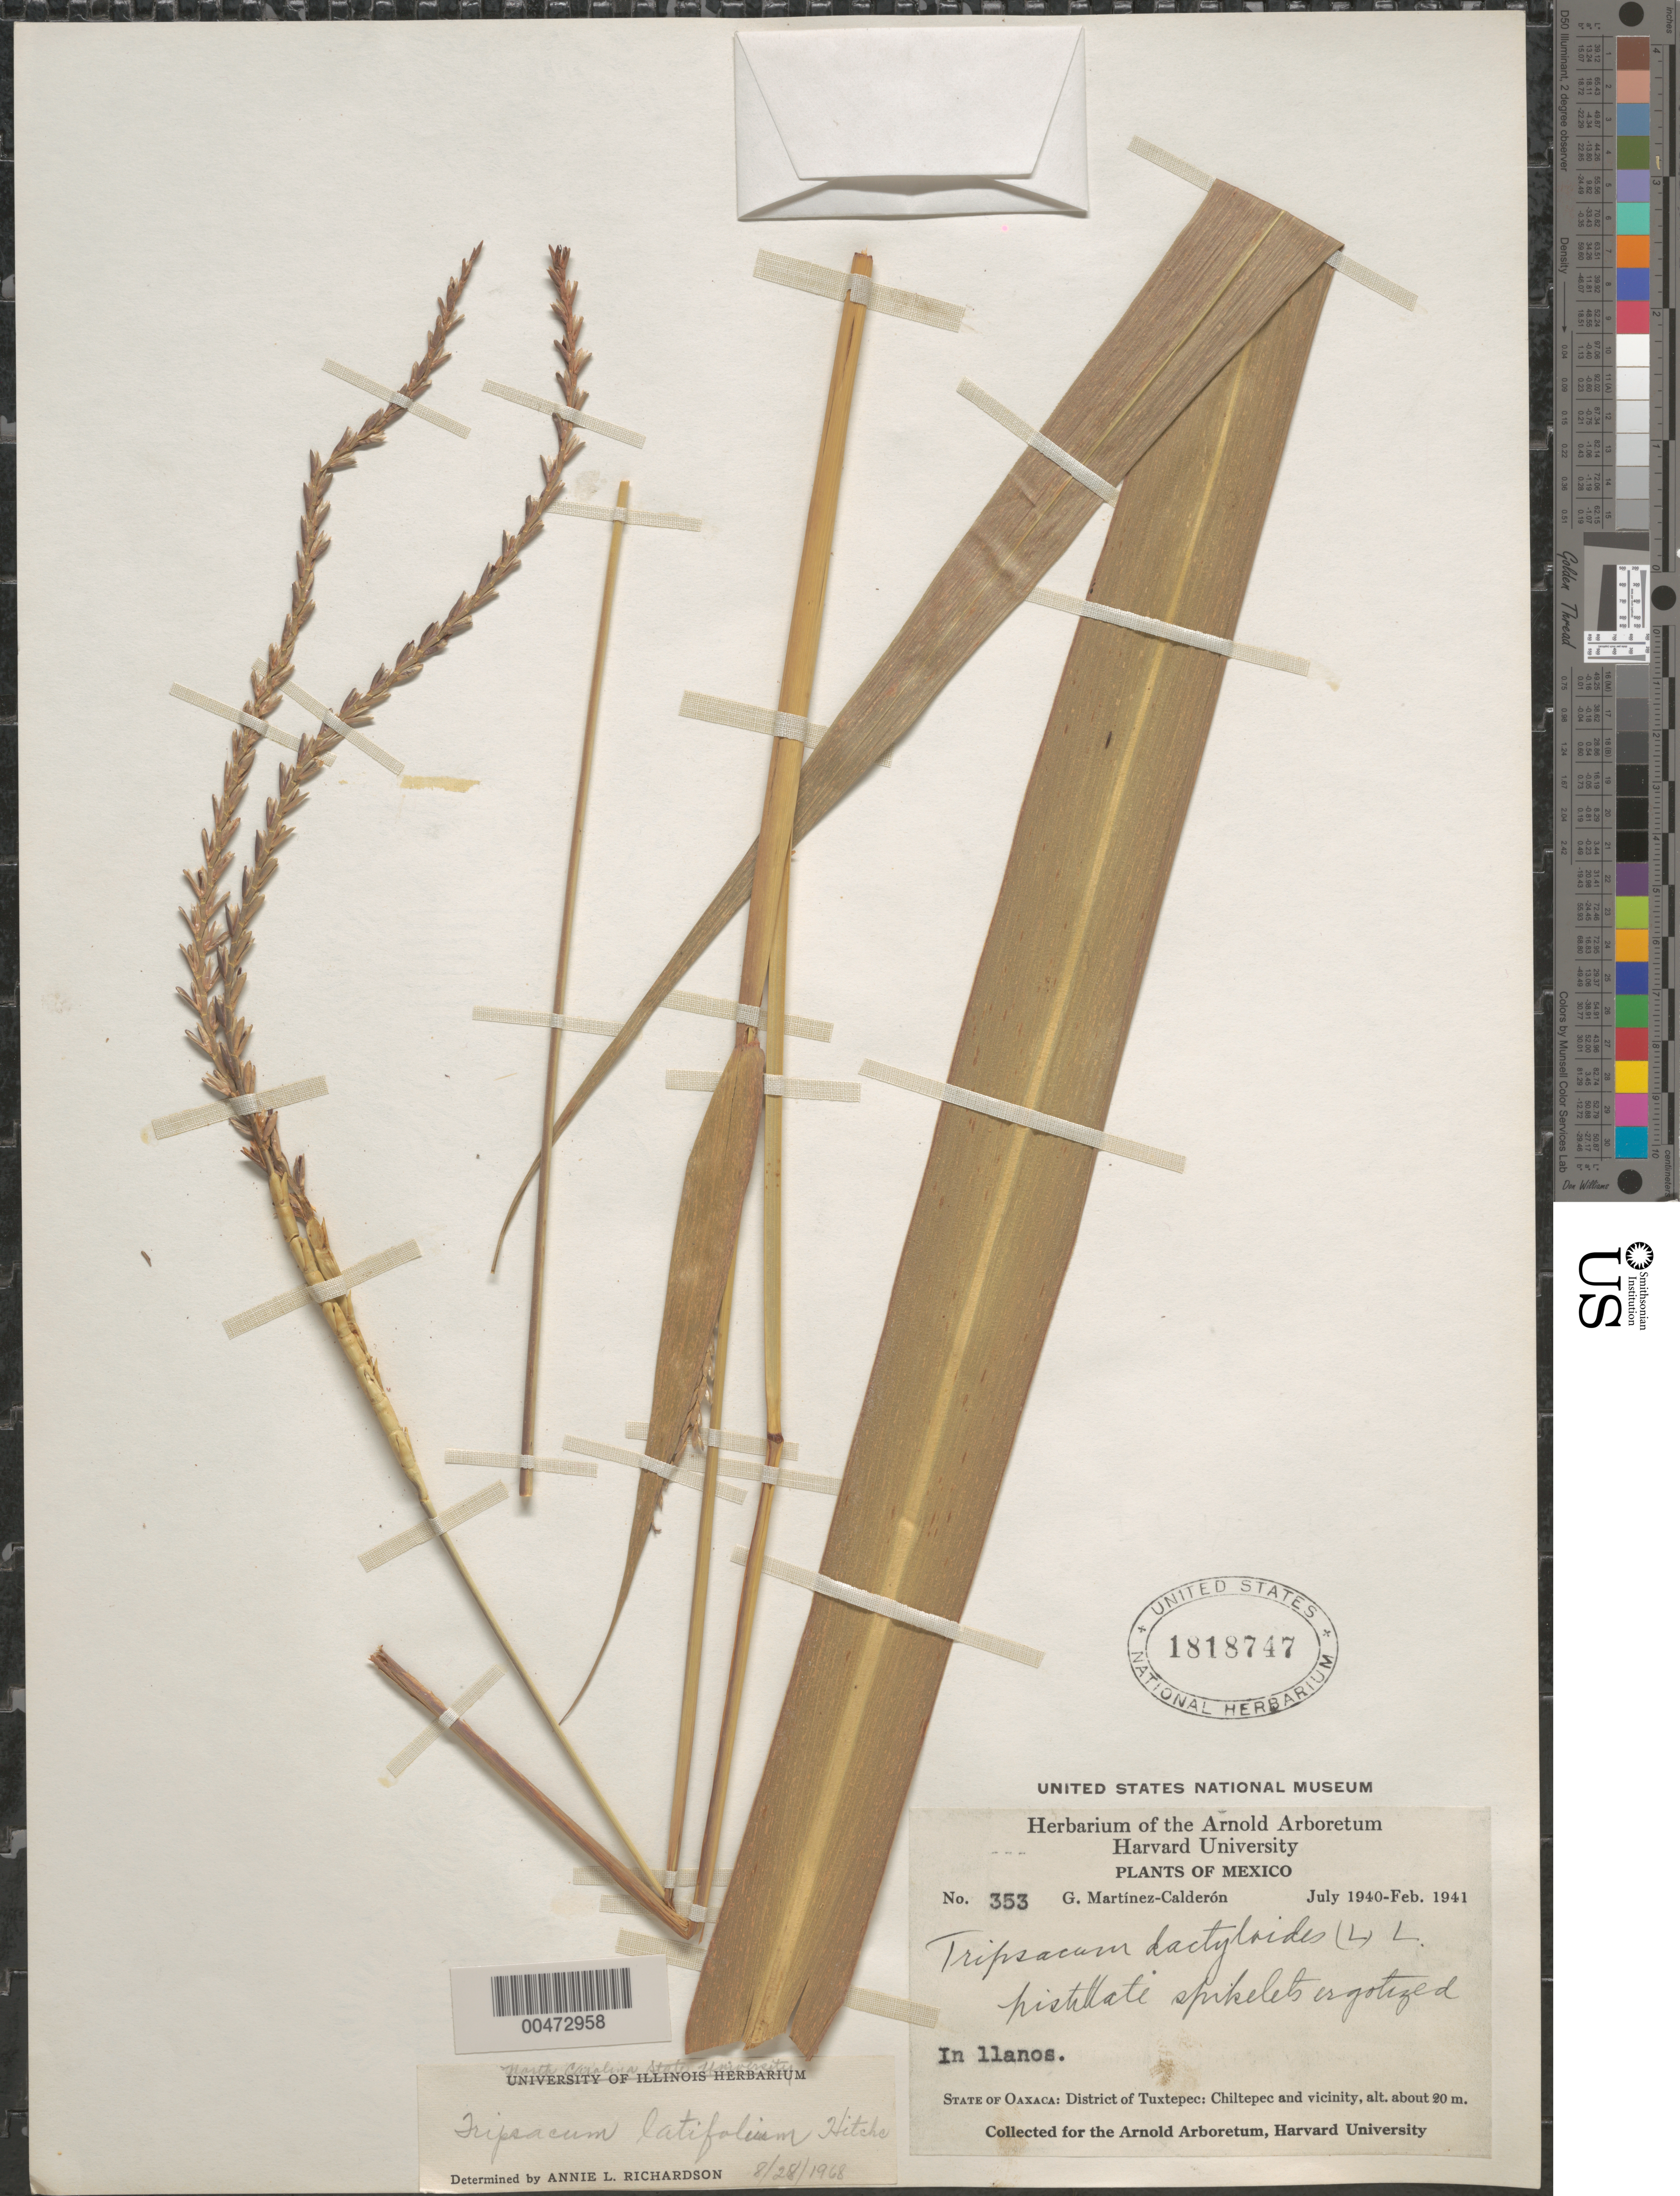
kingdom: Plantae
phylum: Tracheophyta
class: Liliopsida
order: Poales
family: Poaceae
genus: Tripsacum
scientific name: Tripsacum latifolium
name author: Hitchc.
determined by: Richardson, A. L.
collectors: G. Martínez Calderón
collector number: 353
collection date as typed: Jul 1940 to Feb 1941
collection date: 1940-07/1941-02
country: Mexico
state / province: Oaxaca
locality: Dist of Tuxtepec, Chiltepec & vicinity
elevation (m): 20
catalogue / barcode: US 1818747